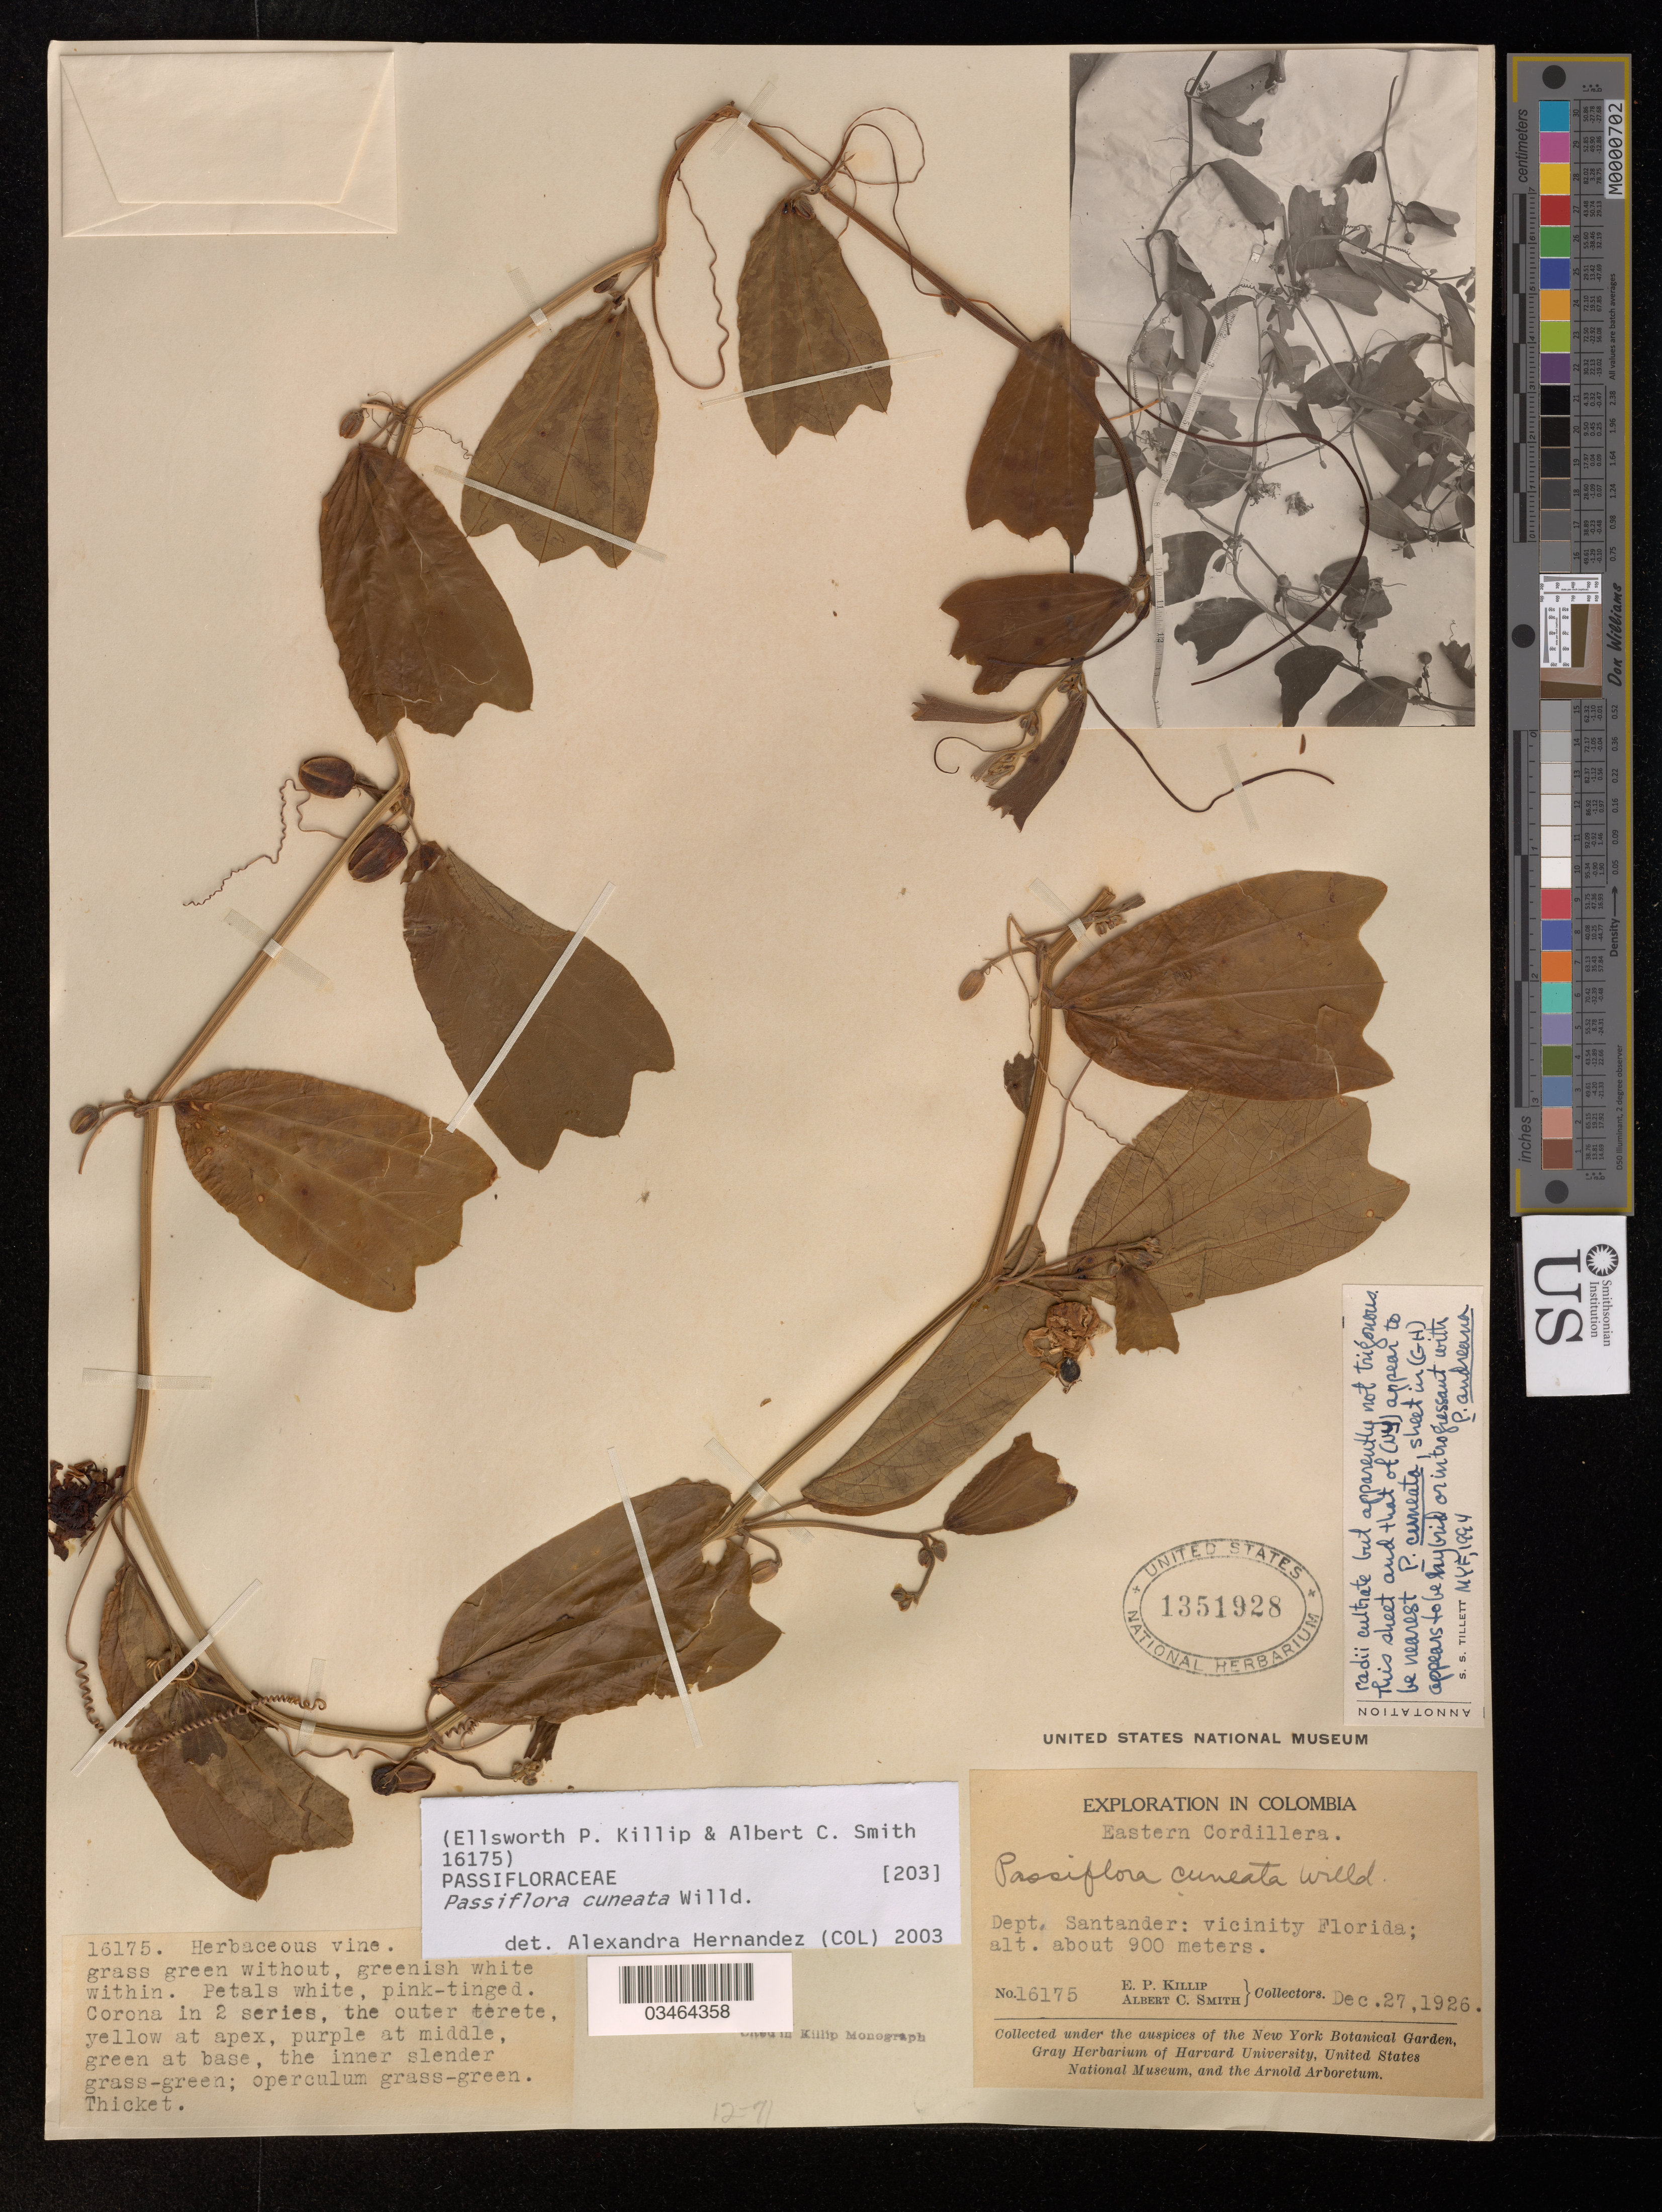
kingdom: Plantae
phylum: Tracheophyta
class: Magnoliopsida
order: Malpighiales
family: Passifloraceae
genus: Passiflora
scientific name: Passiflora cuneata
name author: Willd.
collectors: E. P. Killip & A. C. Smith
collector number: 16175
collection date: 1926-12-27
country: Colombia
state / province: Santander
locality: Eastern Cordillera. Vicinity Florida.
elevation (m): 900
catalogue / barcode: US 1351928